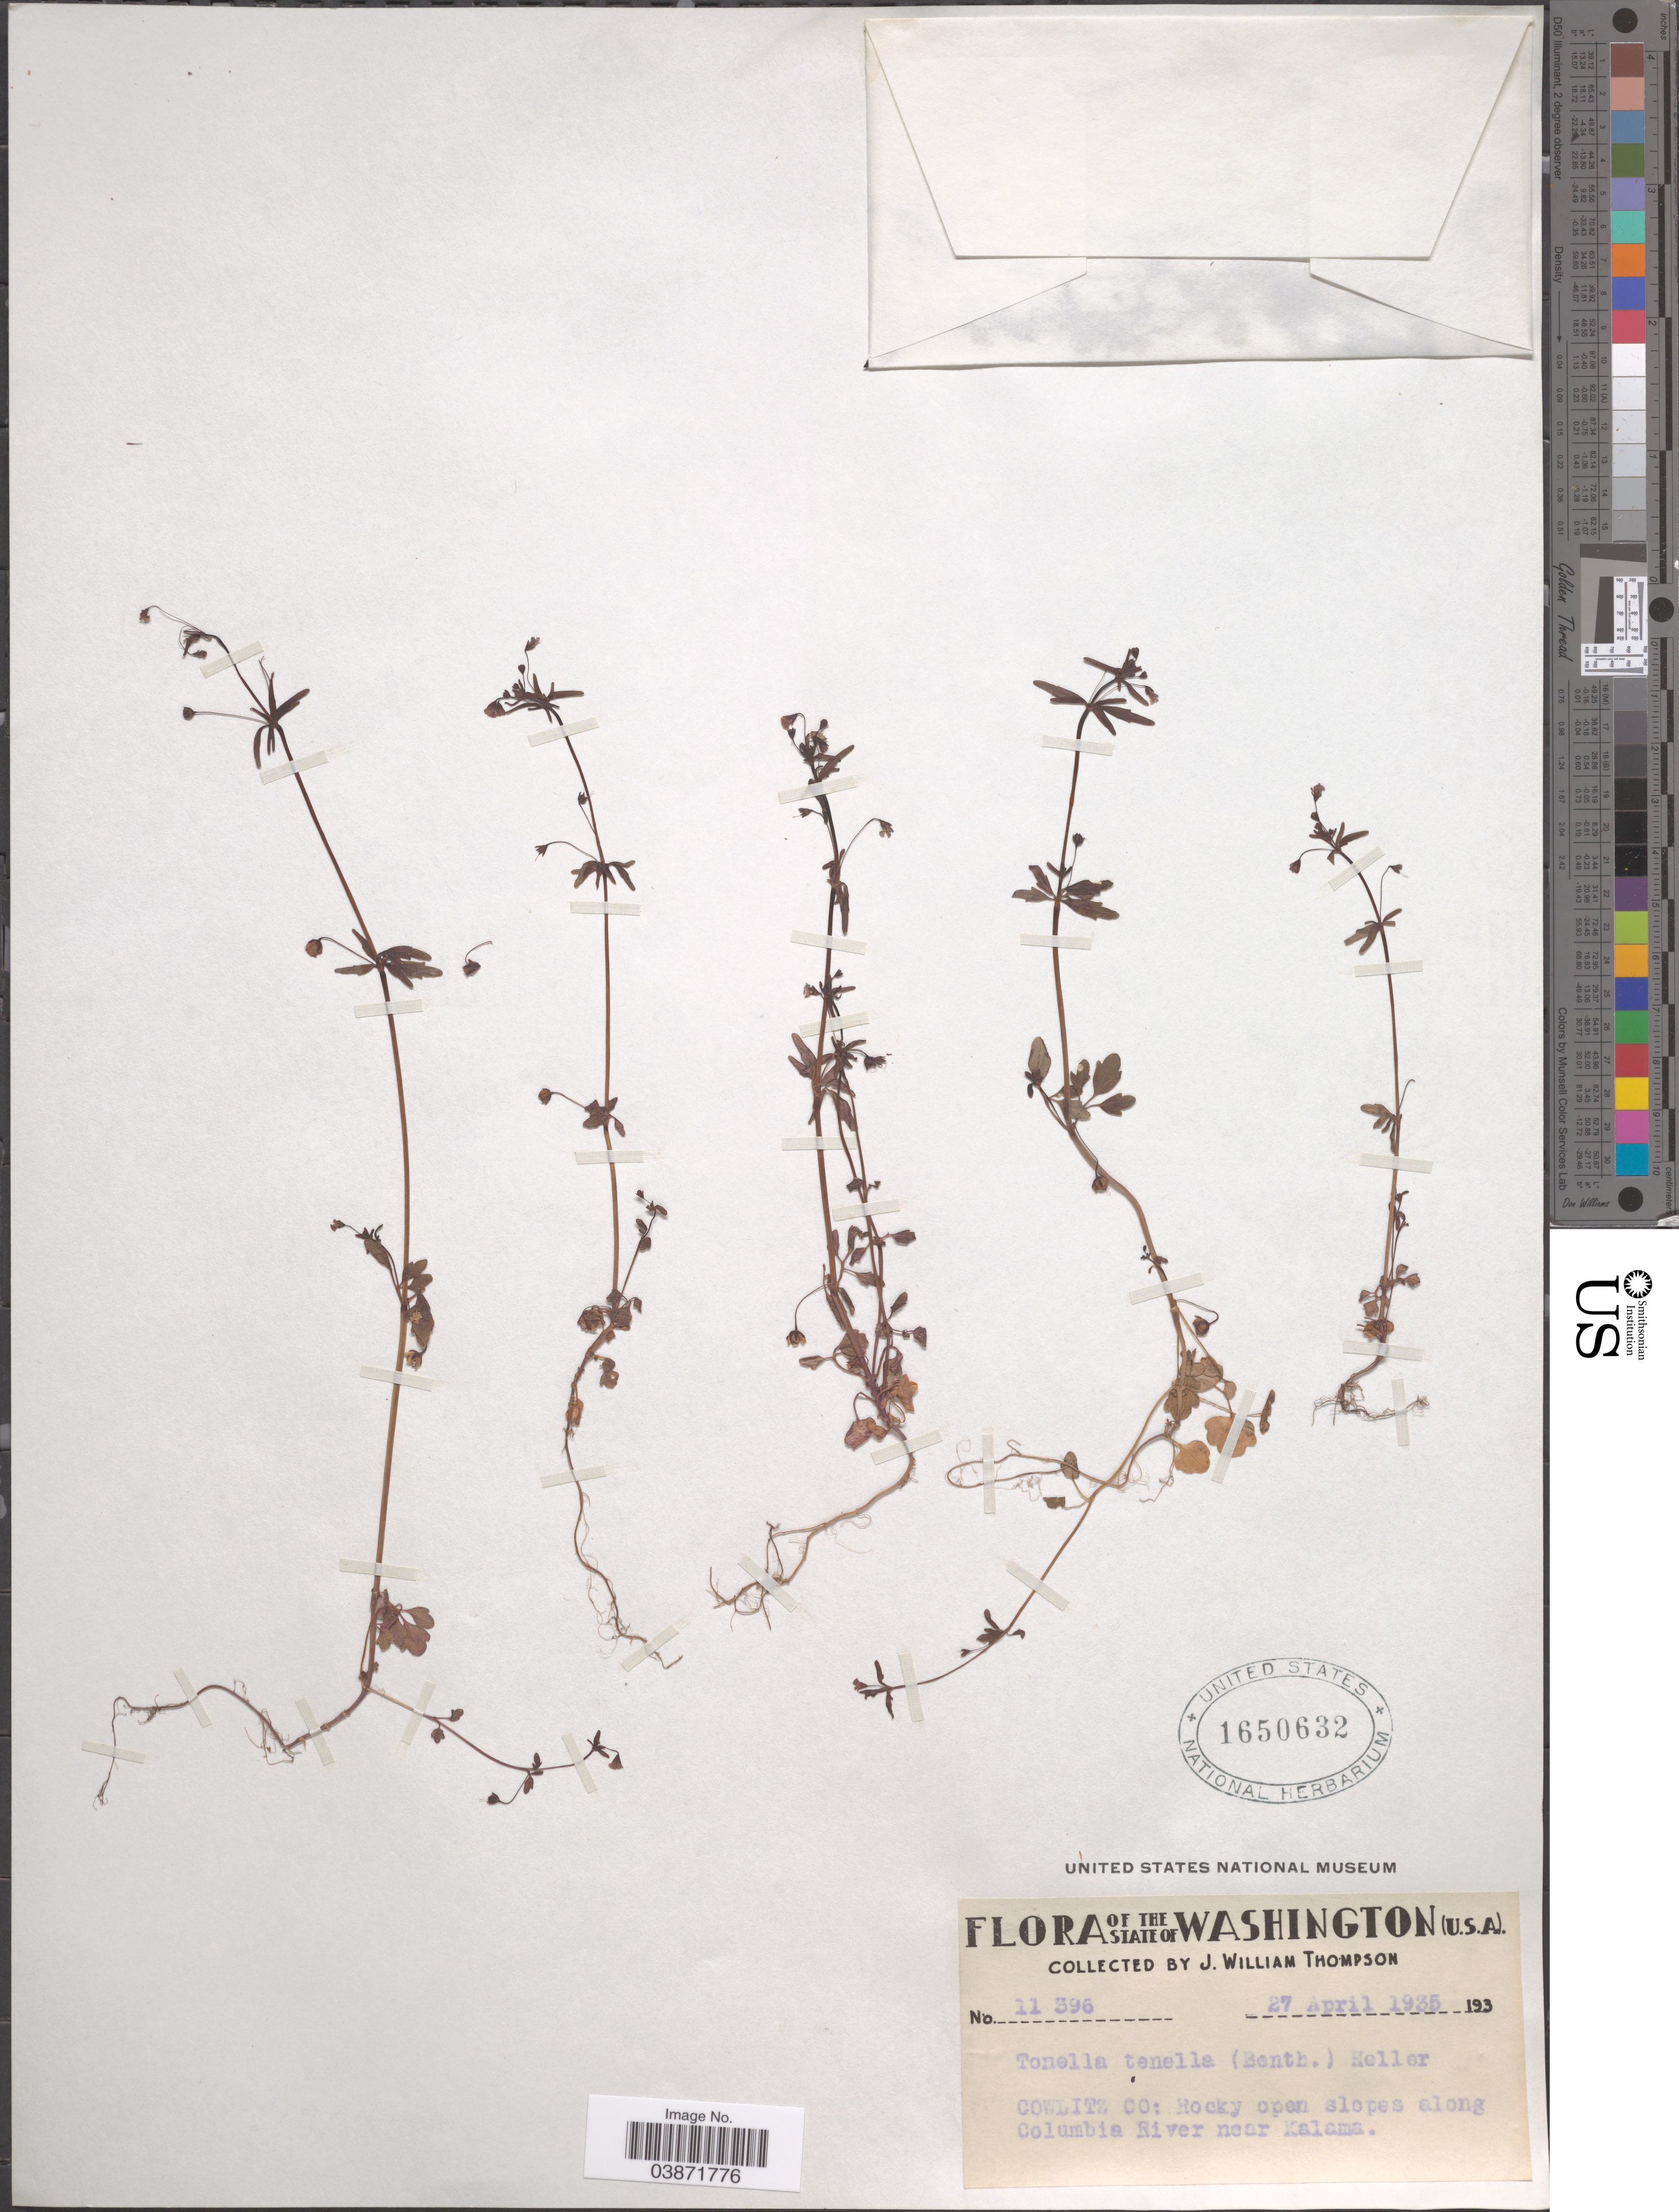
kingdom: Plantae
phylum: Tracheophyta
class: Magnoliopsida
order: Lamiales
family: Plantaginaceae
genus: Tonella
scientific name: Tonella tenella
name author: (Benth.) A. Heller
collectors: J. W. Thompson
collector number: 11396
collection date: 1935-04-27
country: United States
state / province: Washington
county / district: Cowlitz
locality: Cowlitz Co: along Columbia River near Kalama.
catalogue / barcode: US 1650632